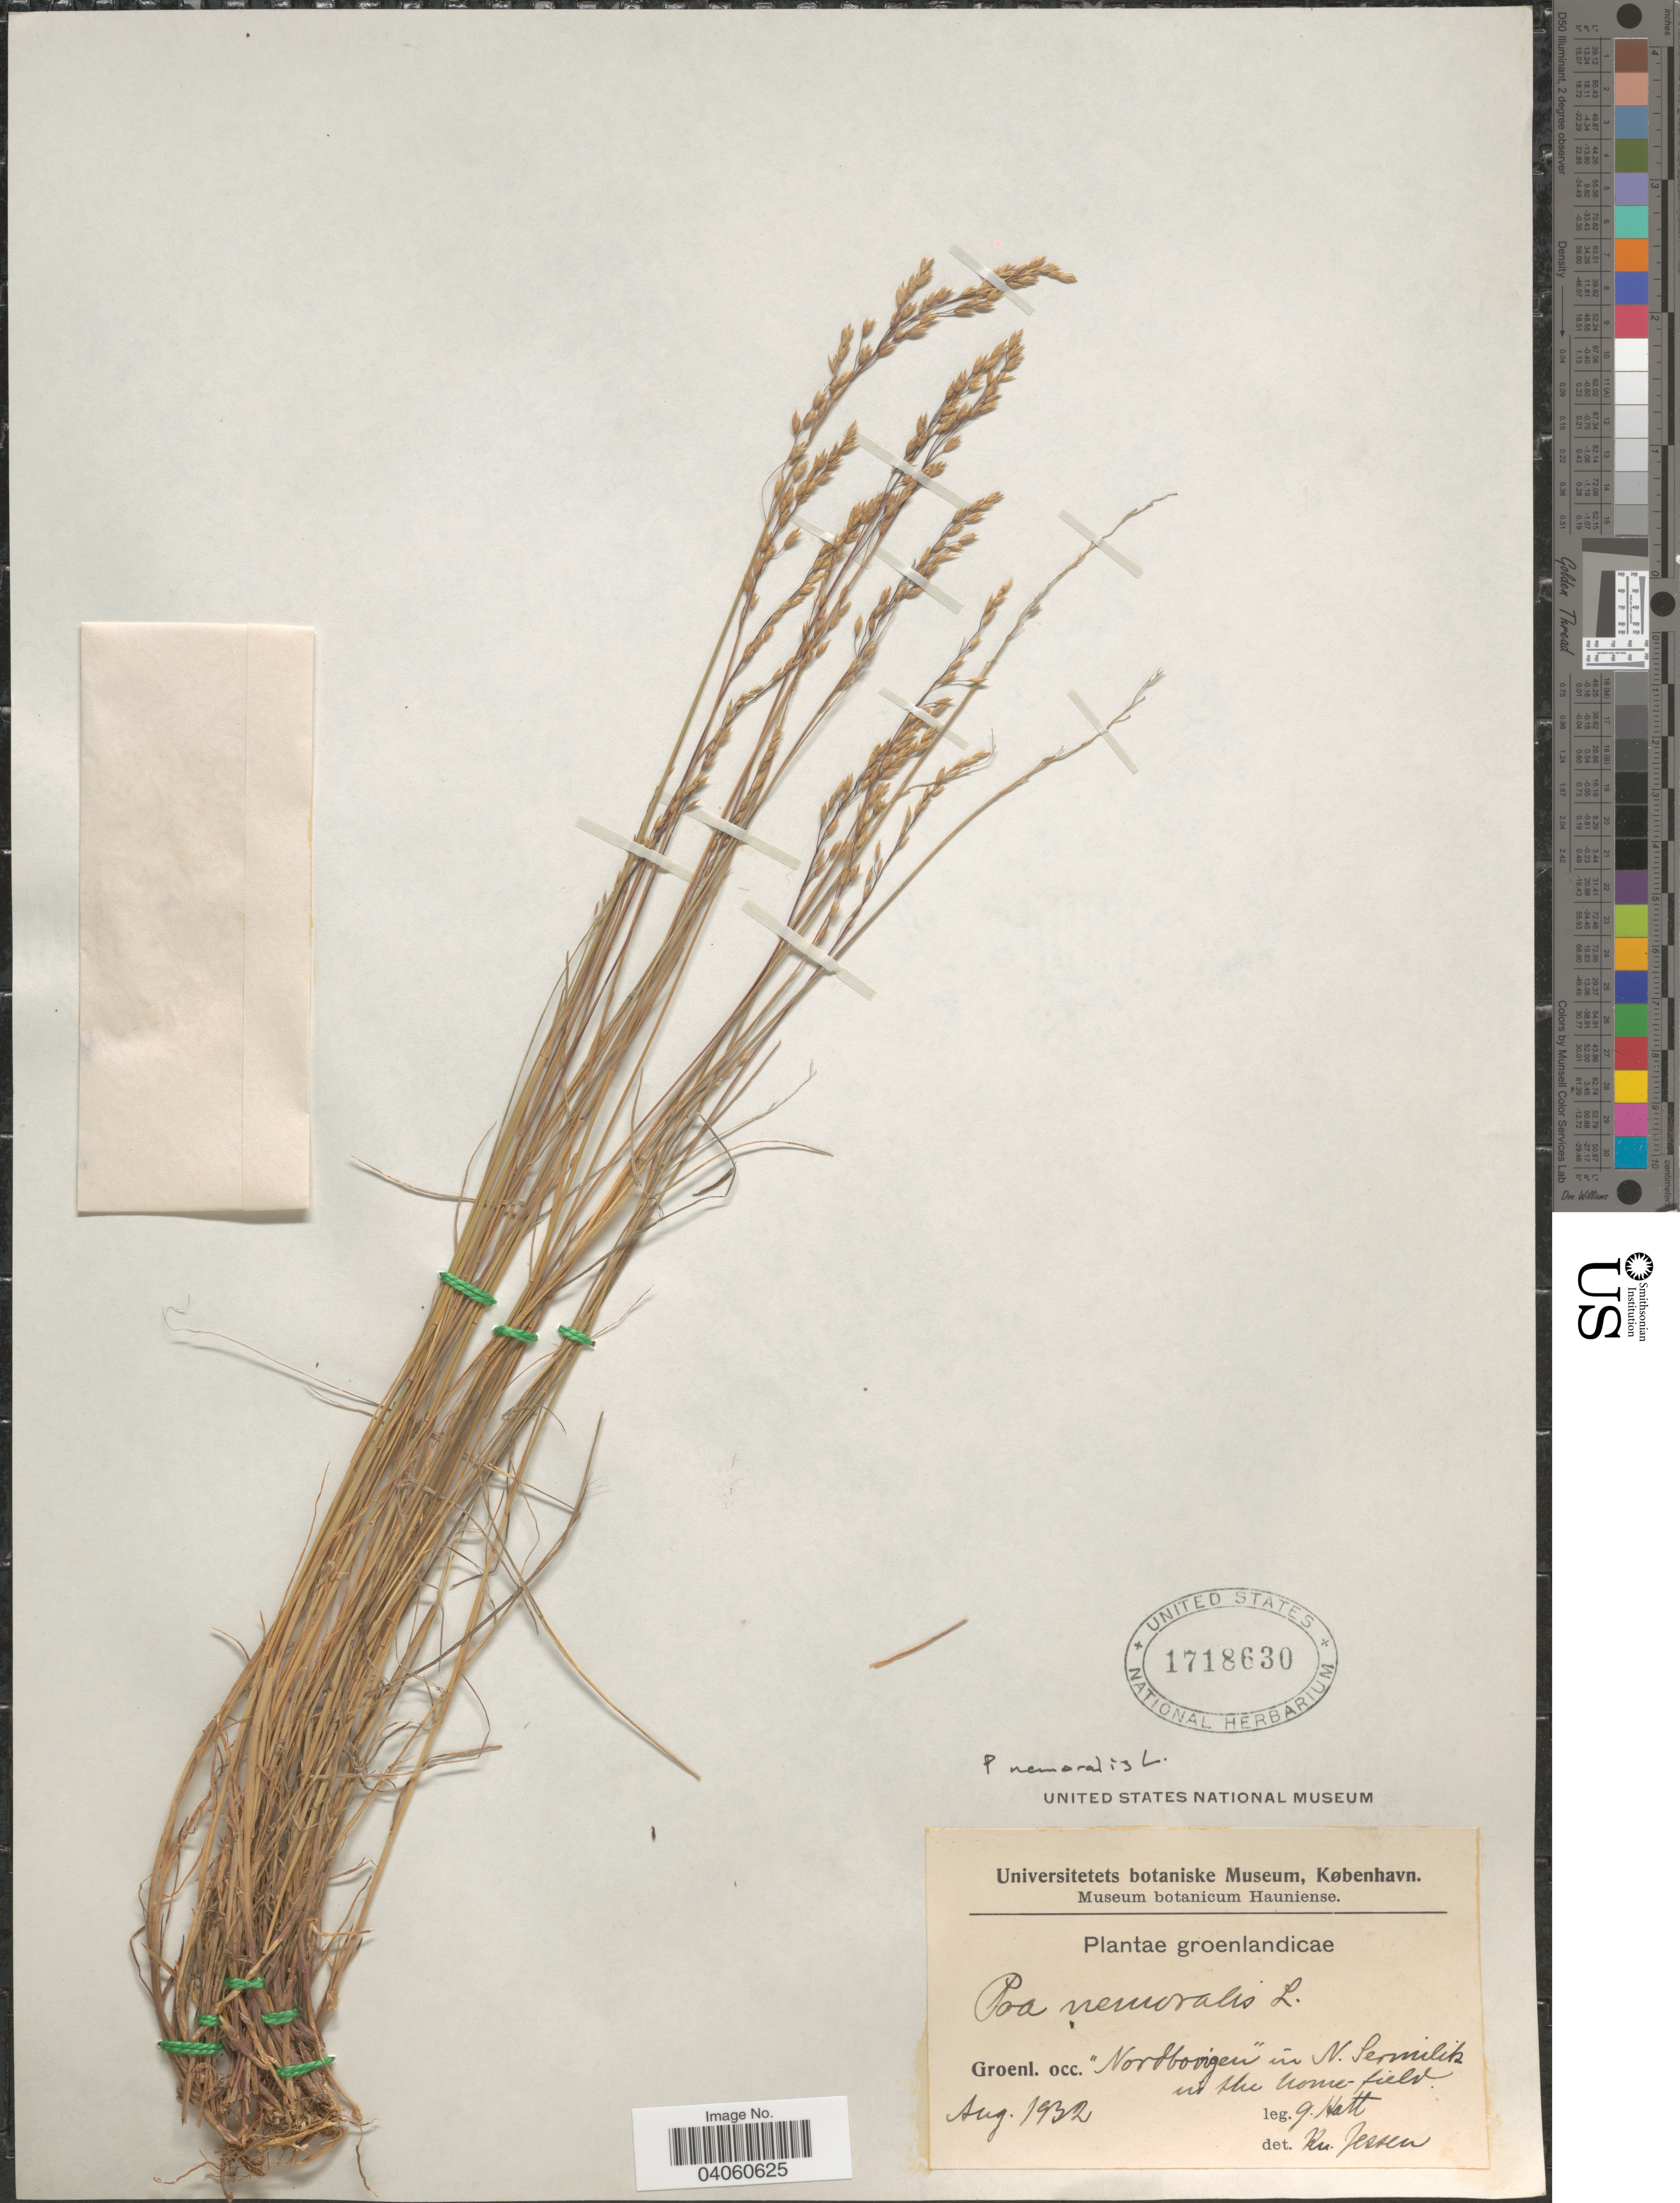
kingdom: Plantae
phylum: Tracheophyta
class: Liliopsida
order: Poales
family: Poaceae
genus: Poa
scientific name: Poa nemoralis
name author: L.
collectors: G. Hatt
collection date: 1932-08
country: Greenland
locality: Groenlandicae. Groenl. occ. "Nordbovigen" in N. Sermilik in the home-field.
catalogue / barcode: US 1718630